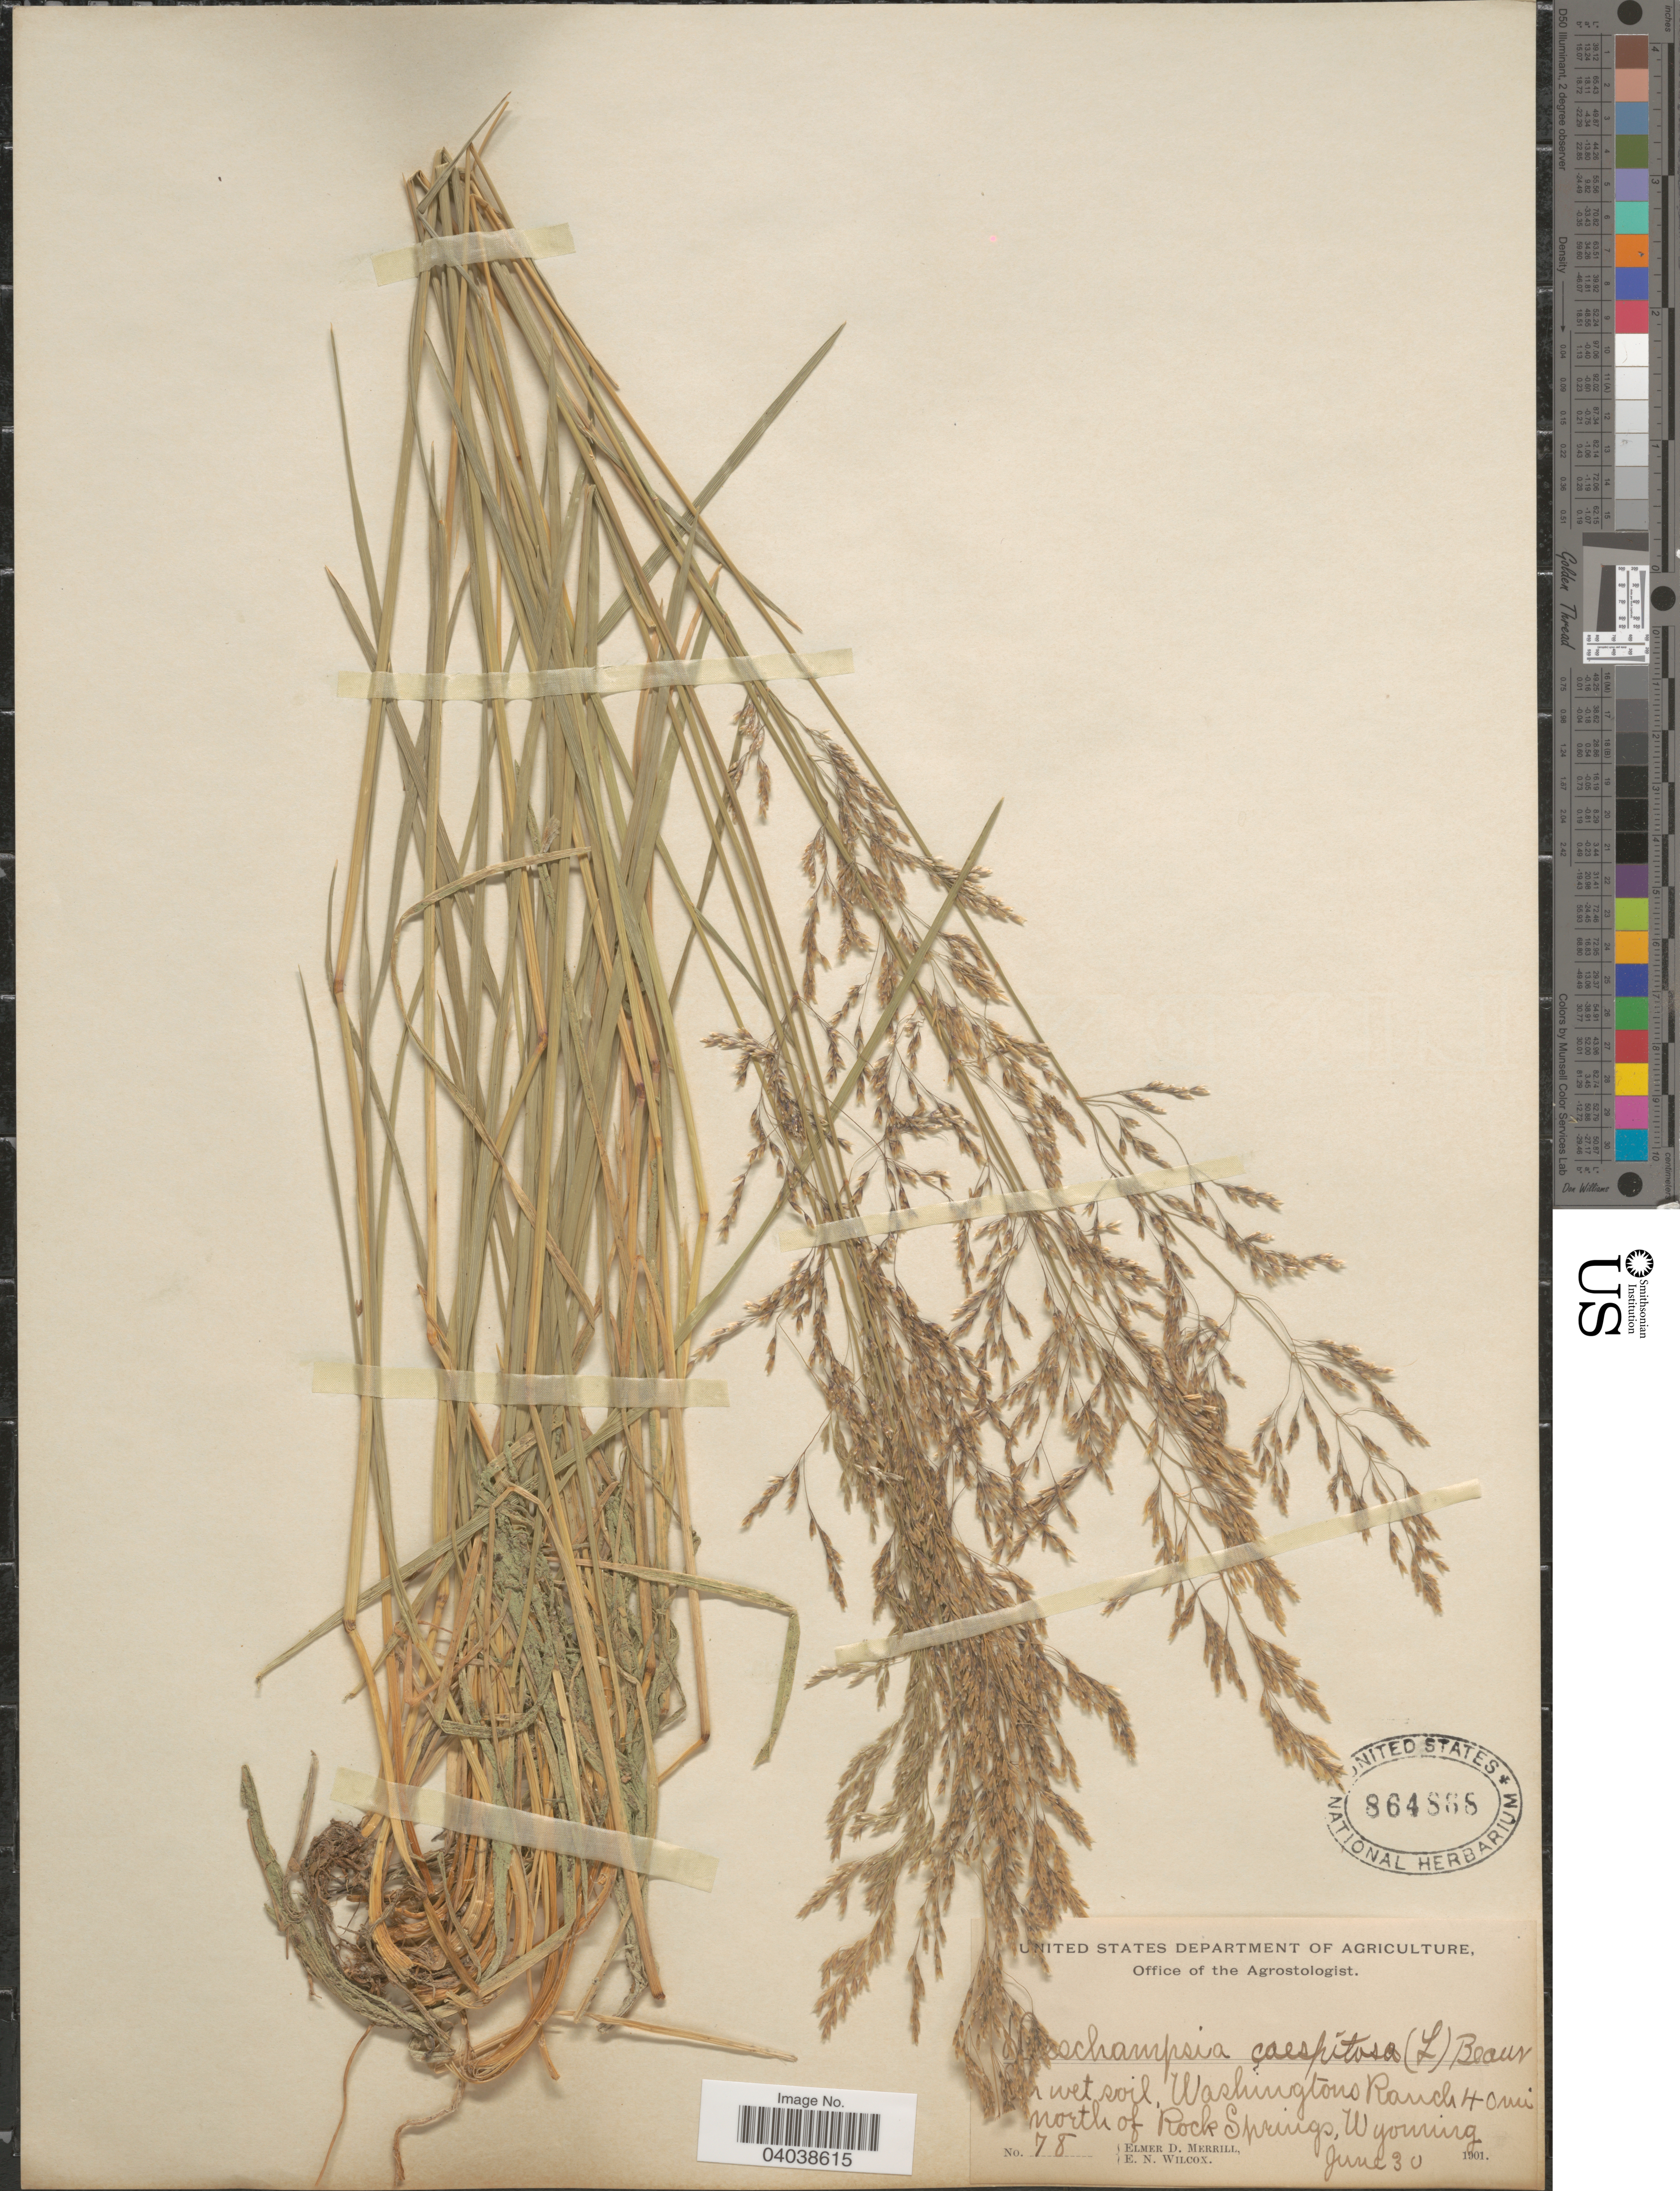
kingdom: Plantae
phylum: Tracheophyta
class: Liliopsida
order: Poales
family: Poaceae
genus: Deschampsia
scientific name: Deschampsia cespitosa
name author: (L.) P. Beauv.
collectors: E. D. Merrill & E. Wilcox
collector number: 78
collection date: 1901-06-30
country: United States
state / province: Wyoming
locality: In wet soil, Washingtons Ranch, 40 mi north of Rock Springs.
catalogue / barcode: US 864868